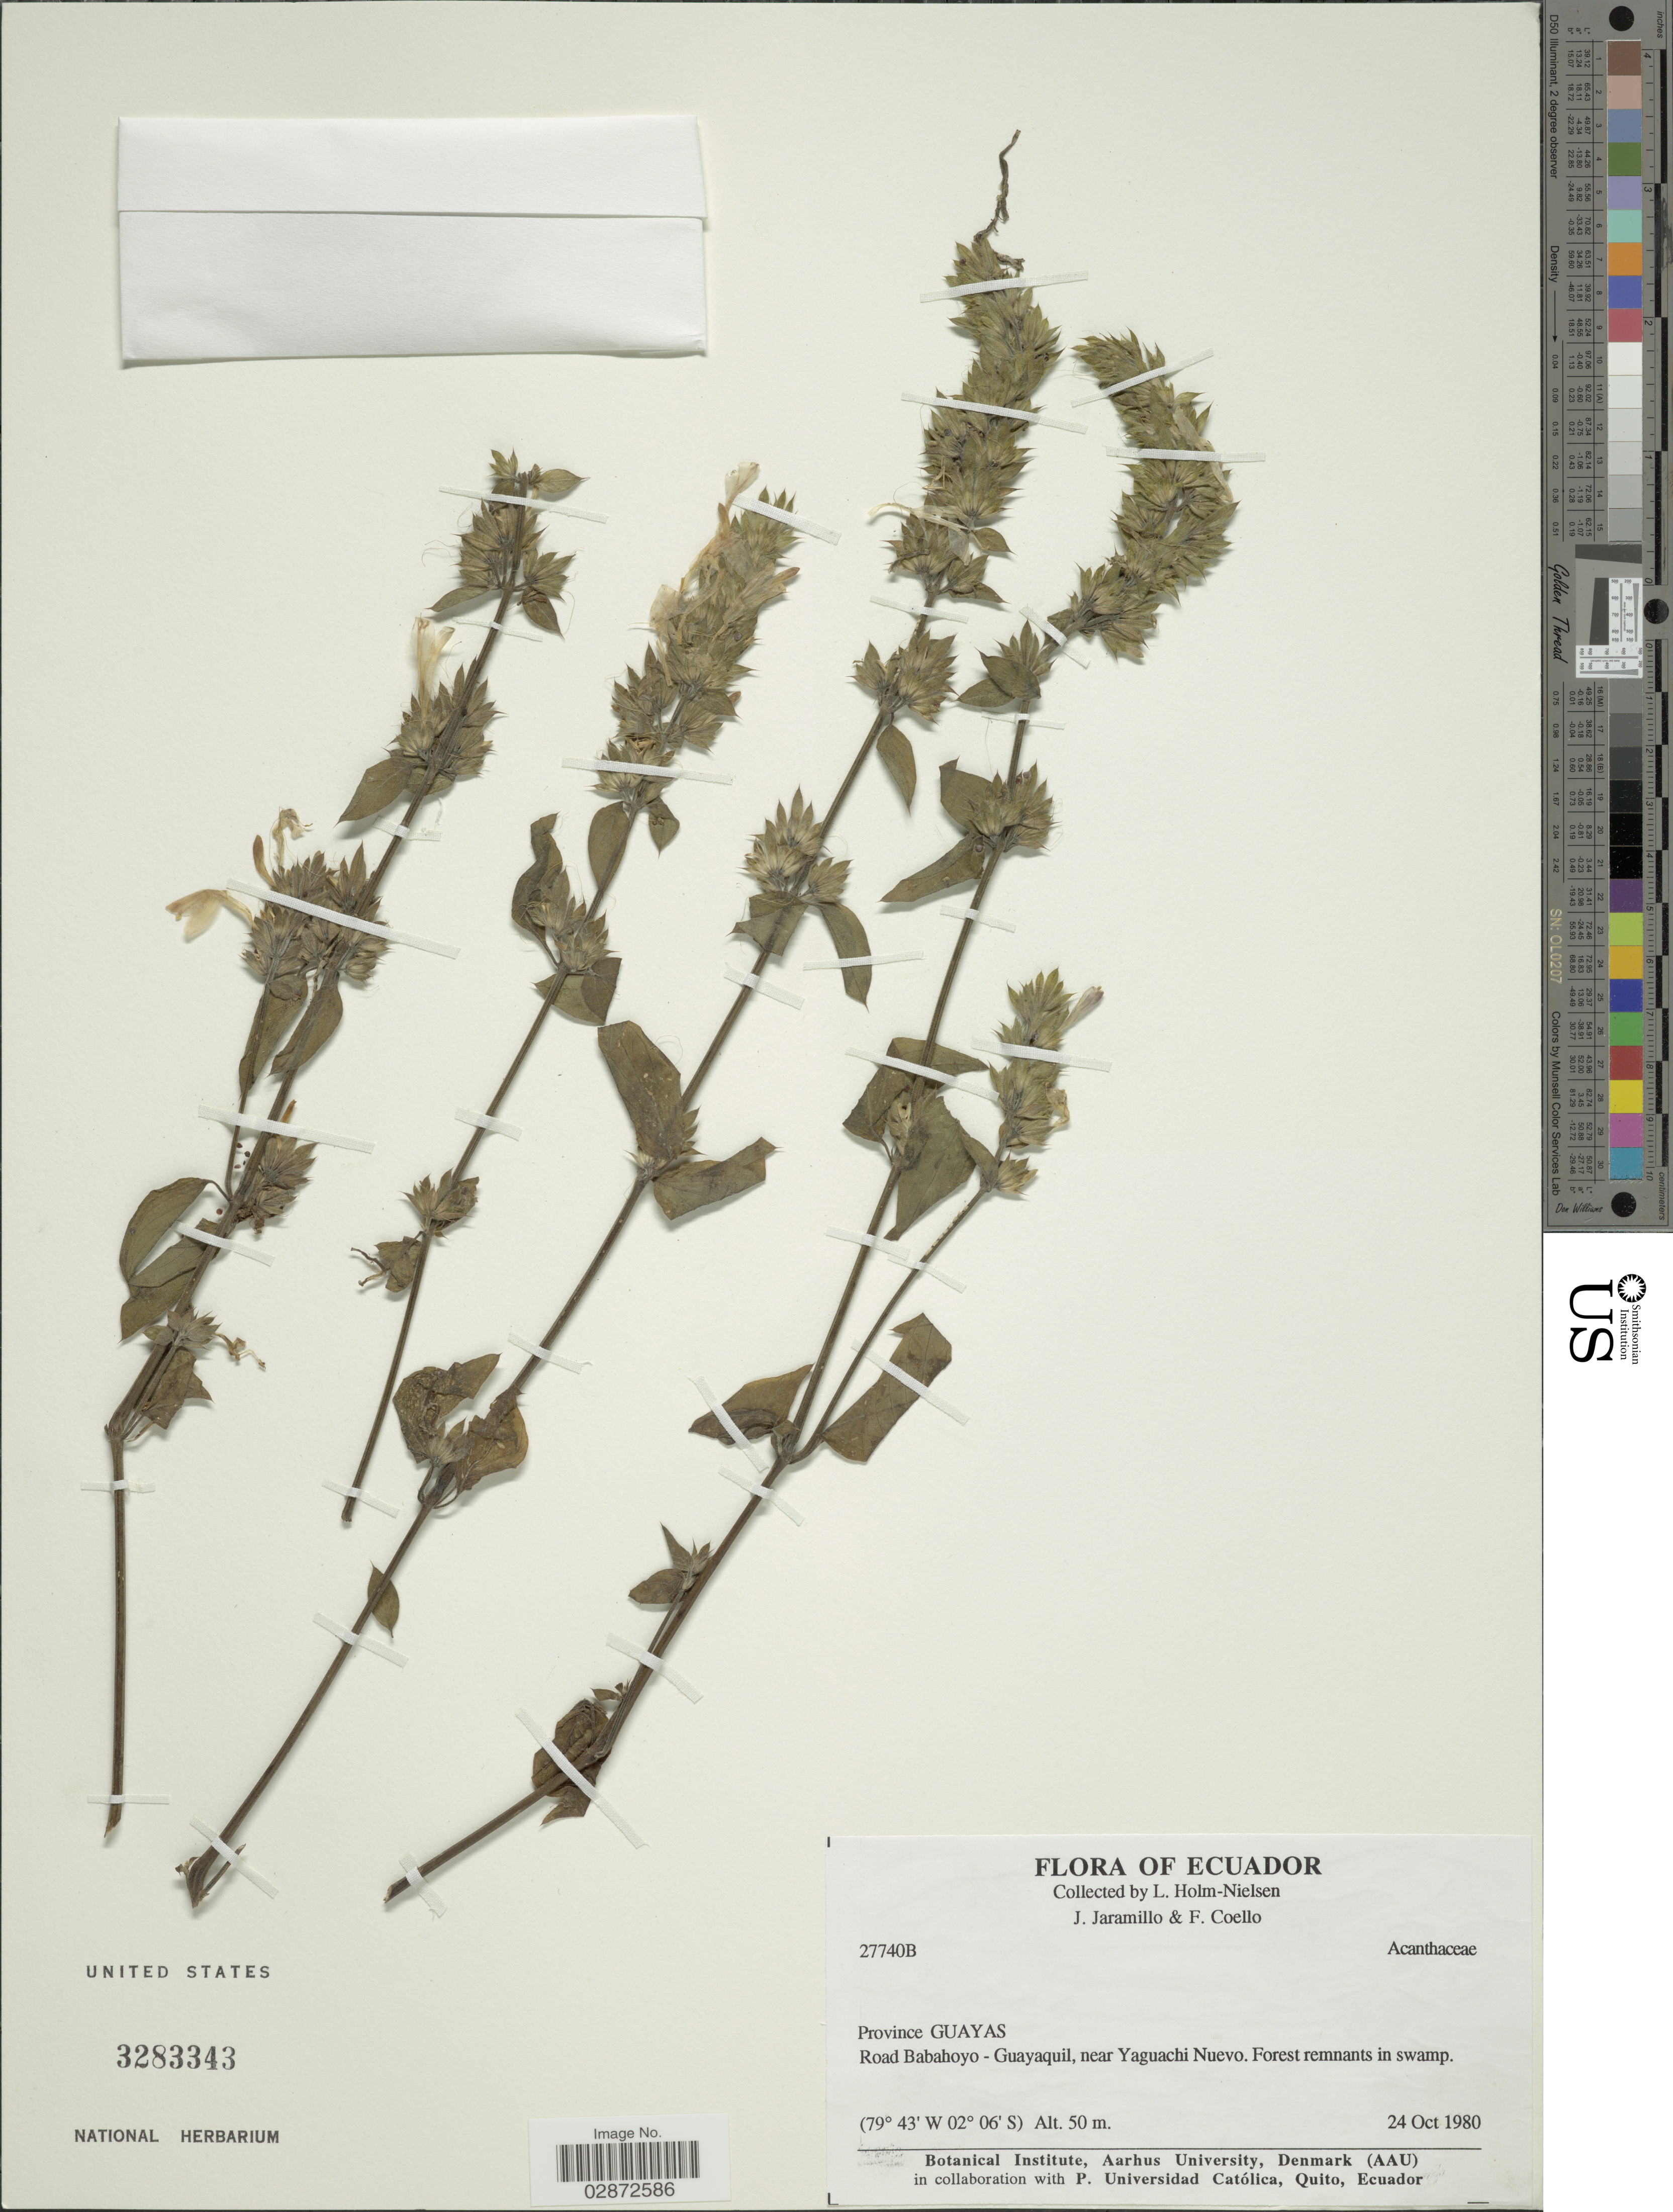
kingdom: Plantae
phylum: Tracheophyta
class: Magnoliopsida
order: Lamiales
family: Acanthaceae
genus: Dicliptera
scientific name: Dicliptera unguiculata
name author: Nees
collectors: L. Holm-Nielsen, J. Jaramillo & F. Coello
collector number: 22740B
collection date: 1980-10-24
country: Ecuador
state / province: Guayas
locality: Province Guayas. Road Babahoyo - Guayaquil, near Yaguachi Nuevo.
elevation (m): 50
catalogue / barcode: US 3283343